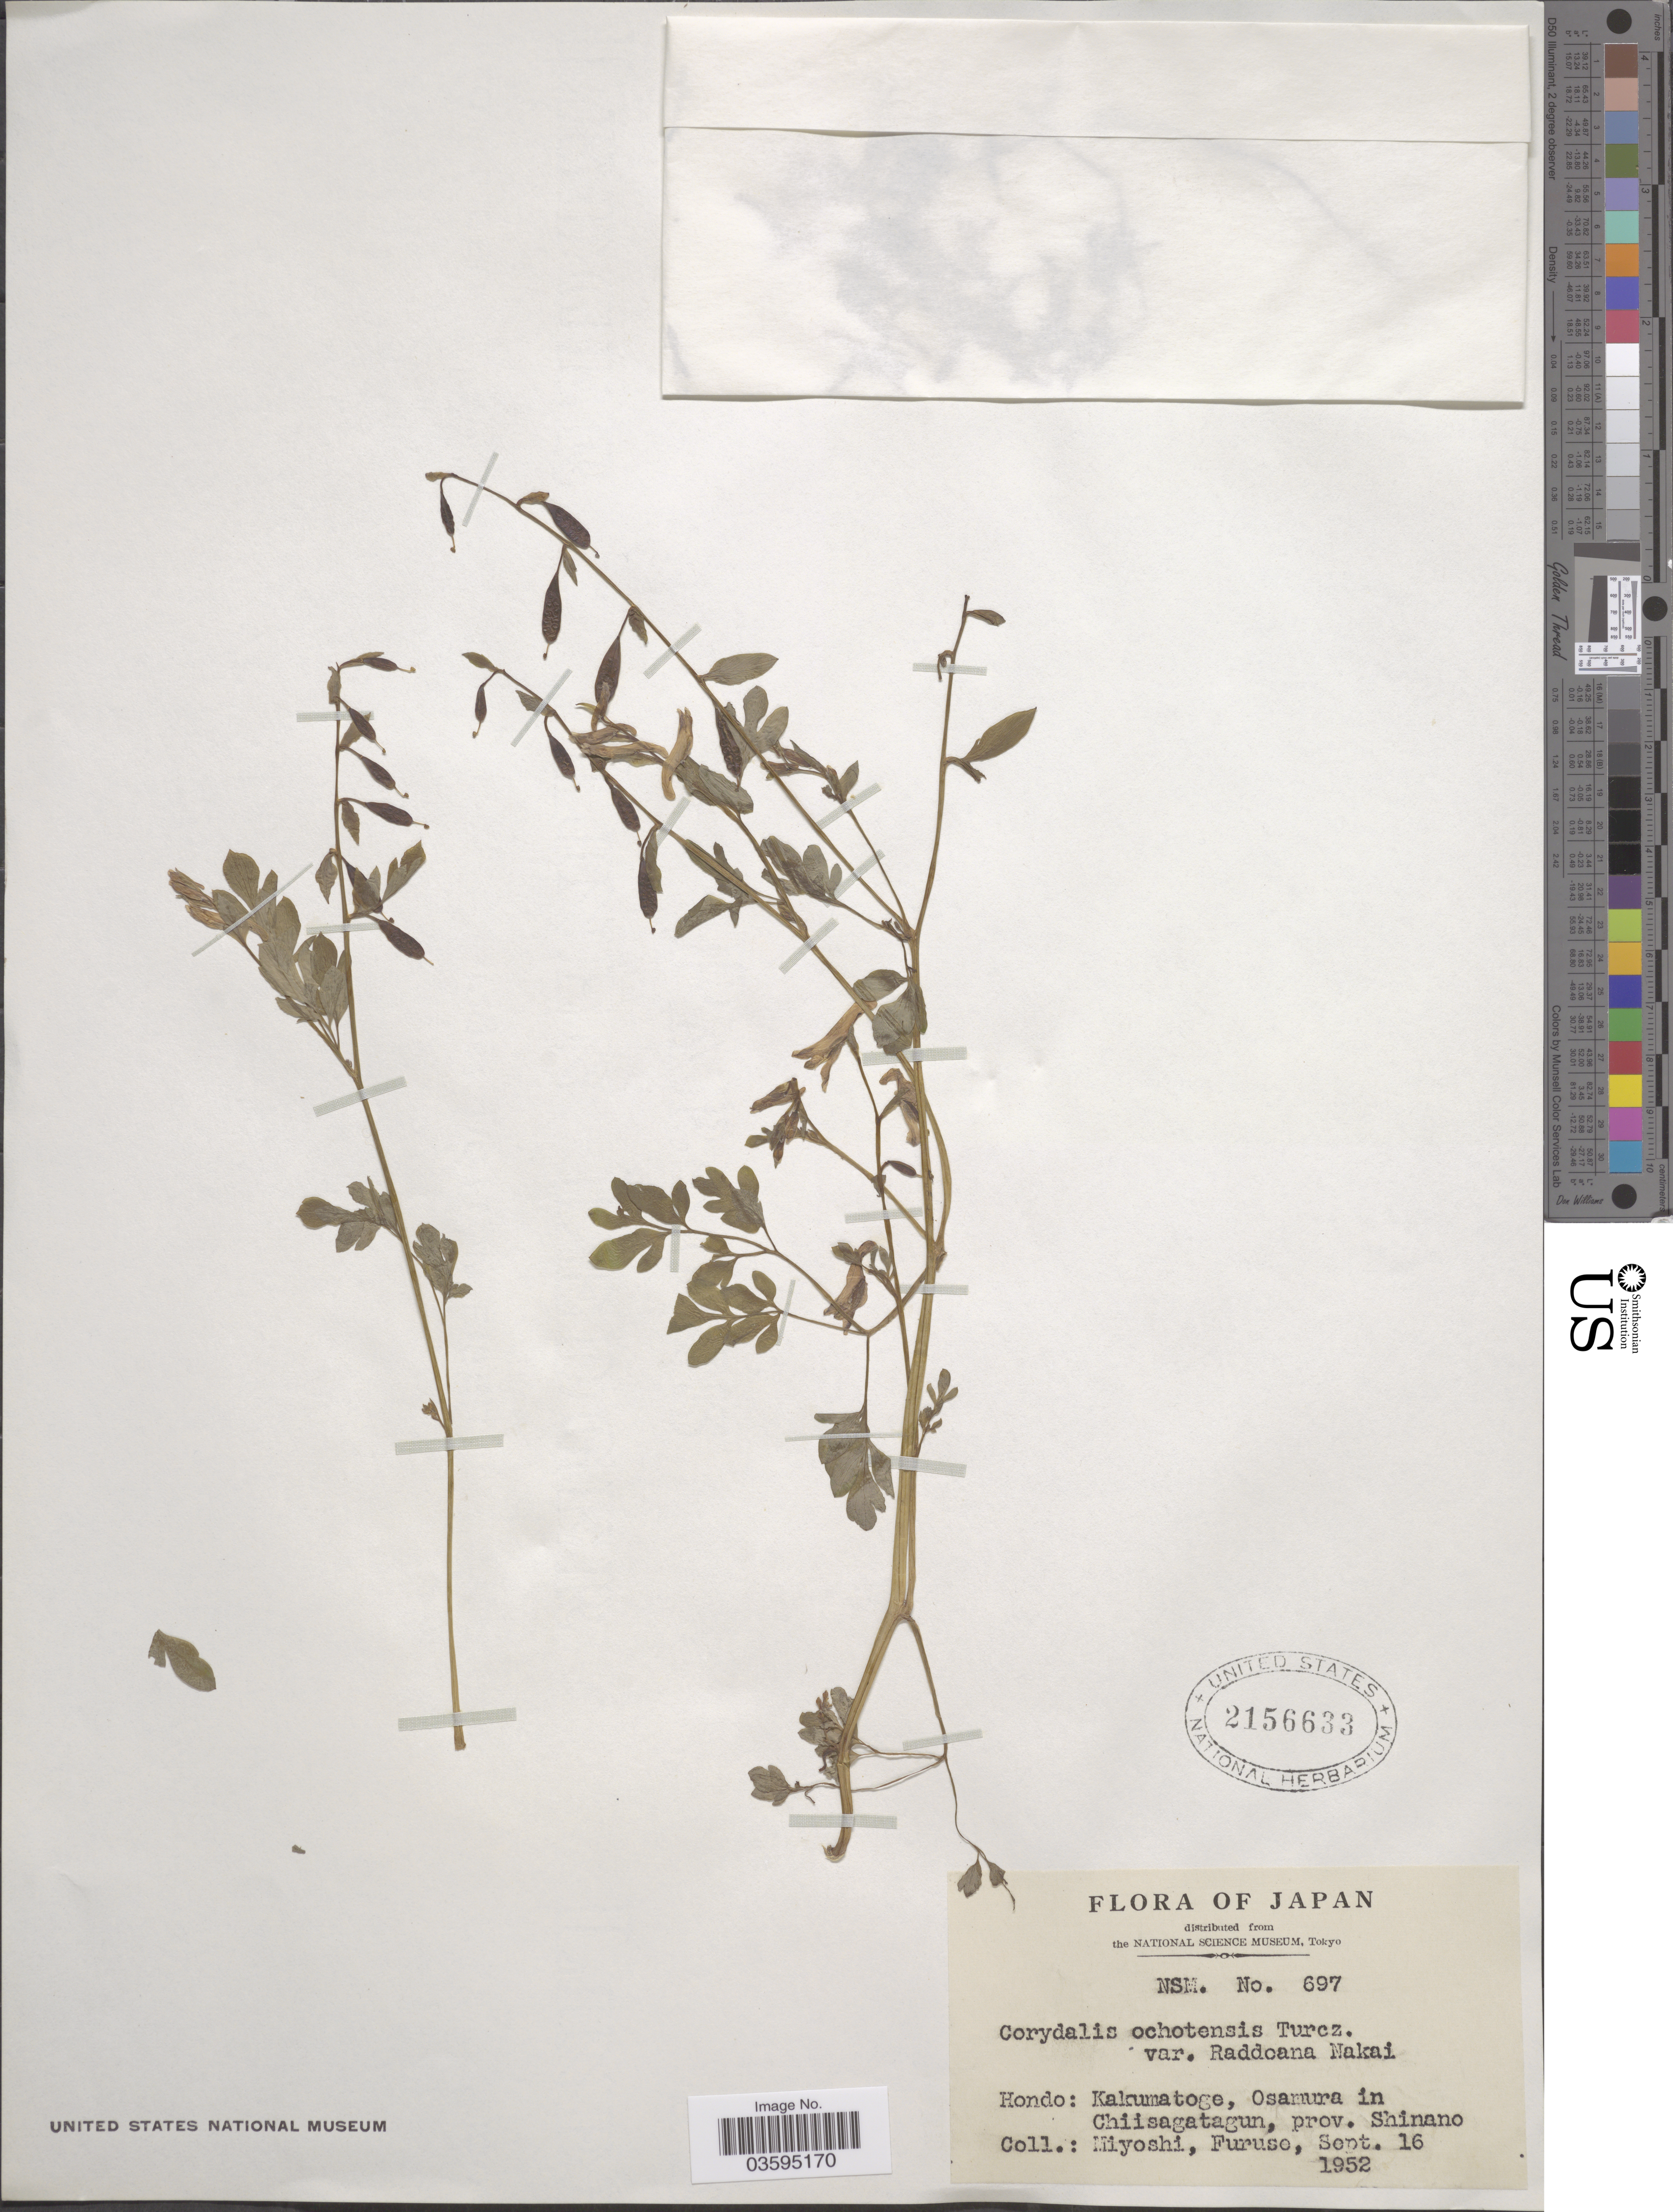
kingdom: Plantae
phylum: Tracheophyta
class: Magnoliopsida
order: Ranunculales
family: Papaveraceae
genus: Corydalis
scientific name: Corydalis ochotensis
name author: Turcz.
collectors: Miyoshi & Furuso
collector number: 697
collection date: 1952-09-16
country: Japan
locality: Hondo: Kakumatoge, Osamura in Chiisagatagun, prov. Shinano.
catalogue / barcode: US 2156633